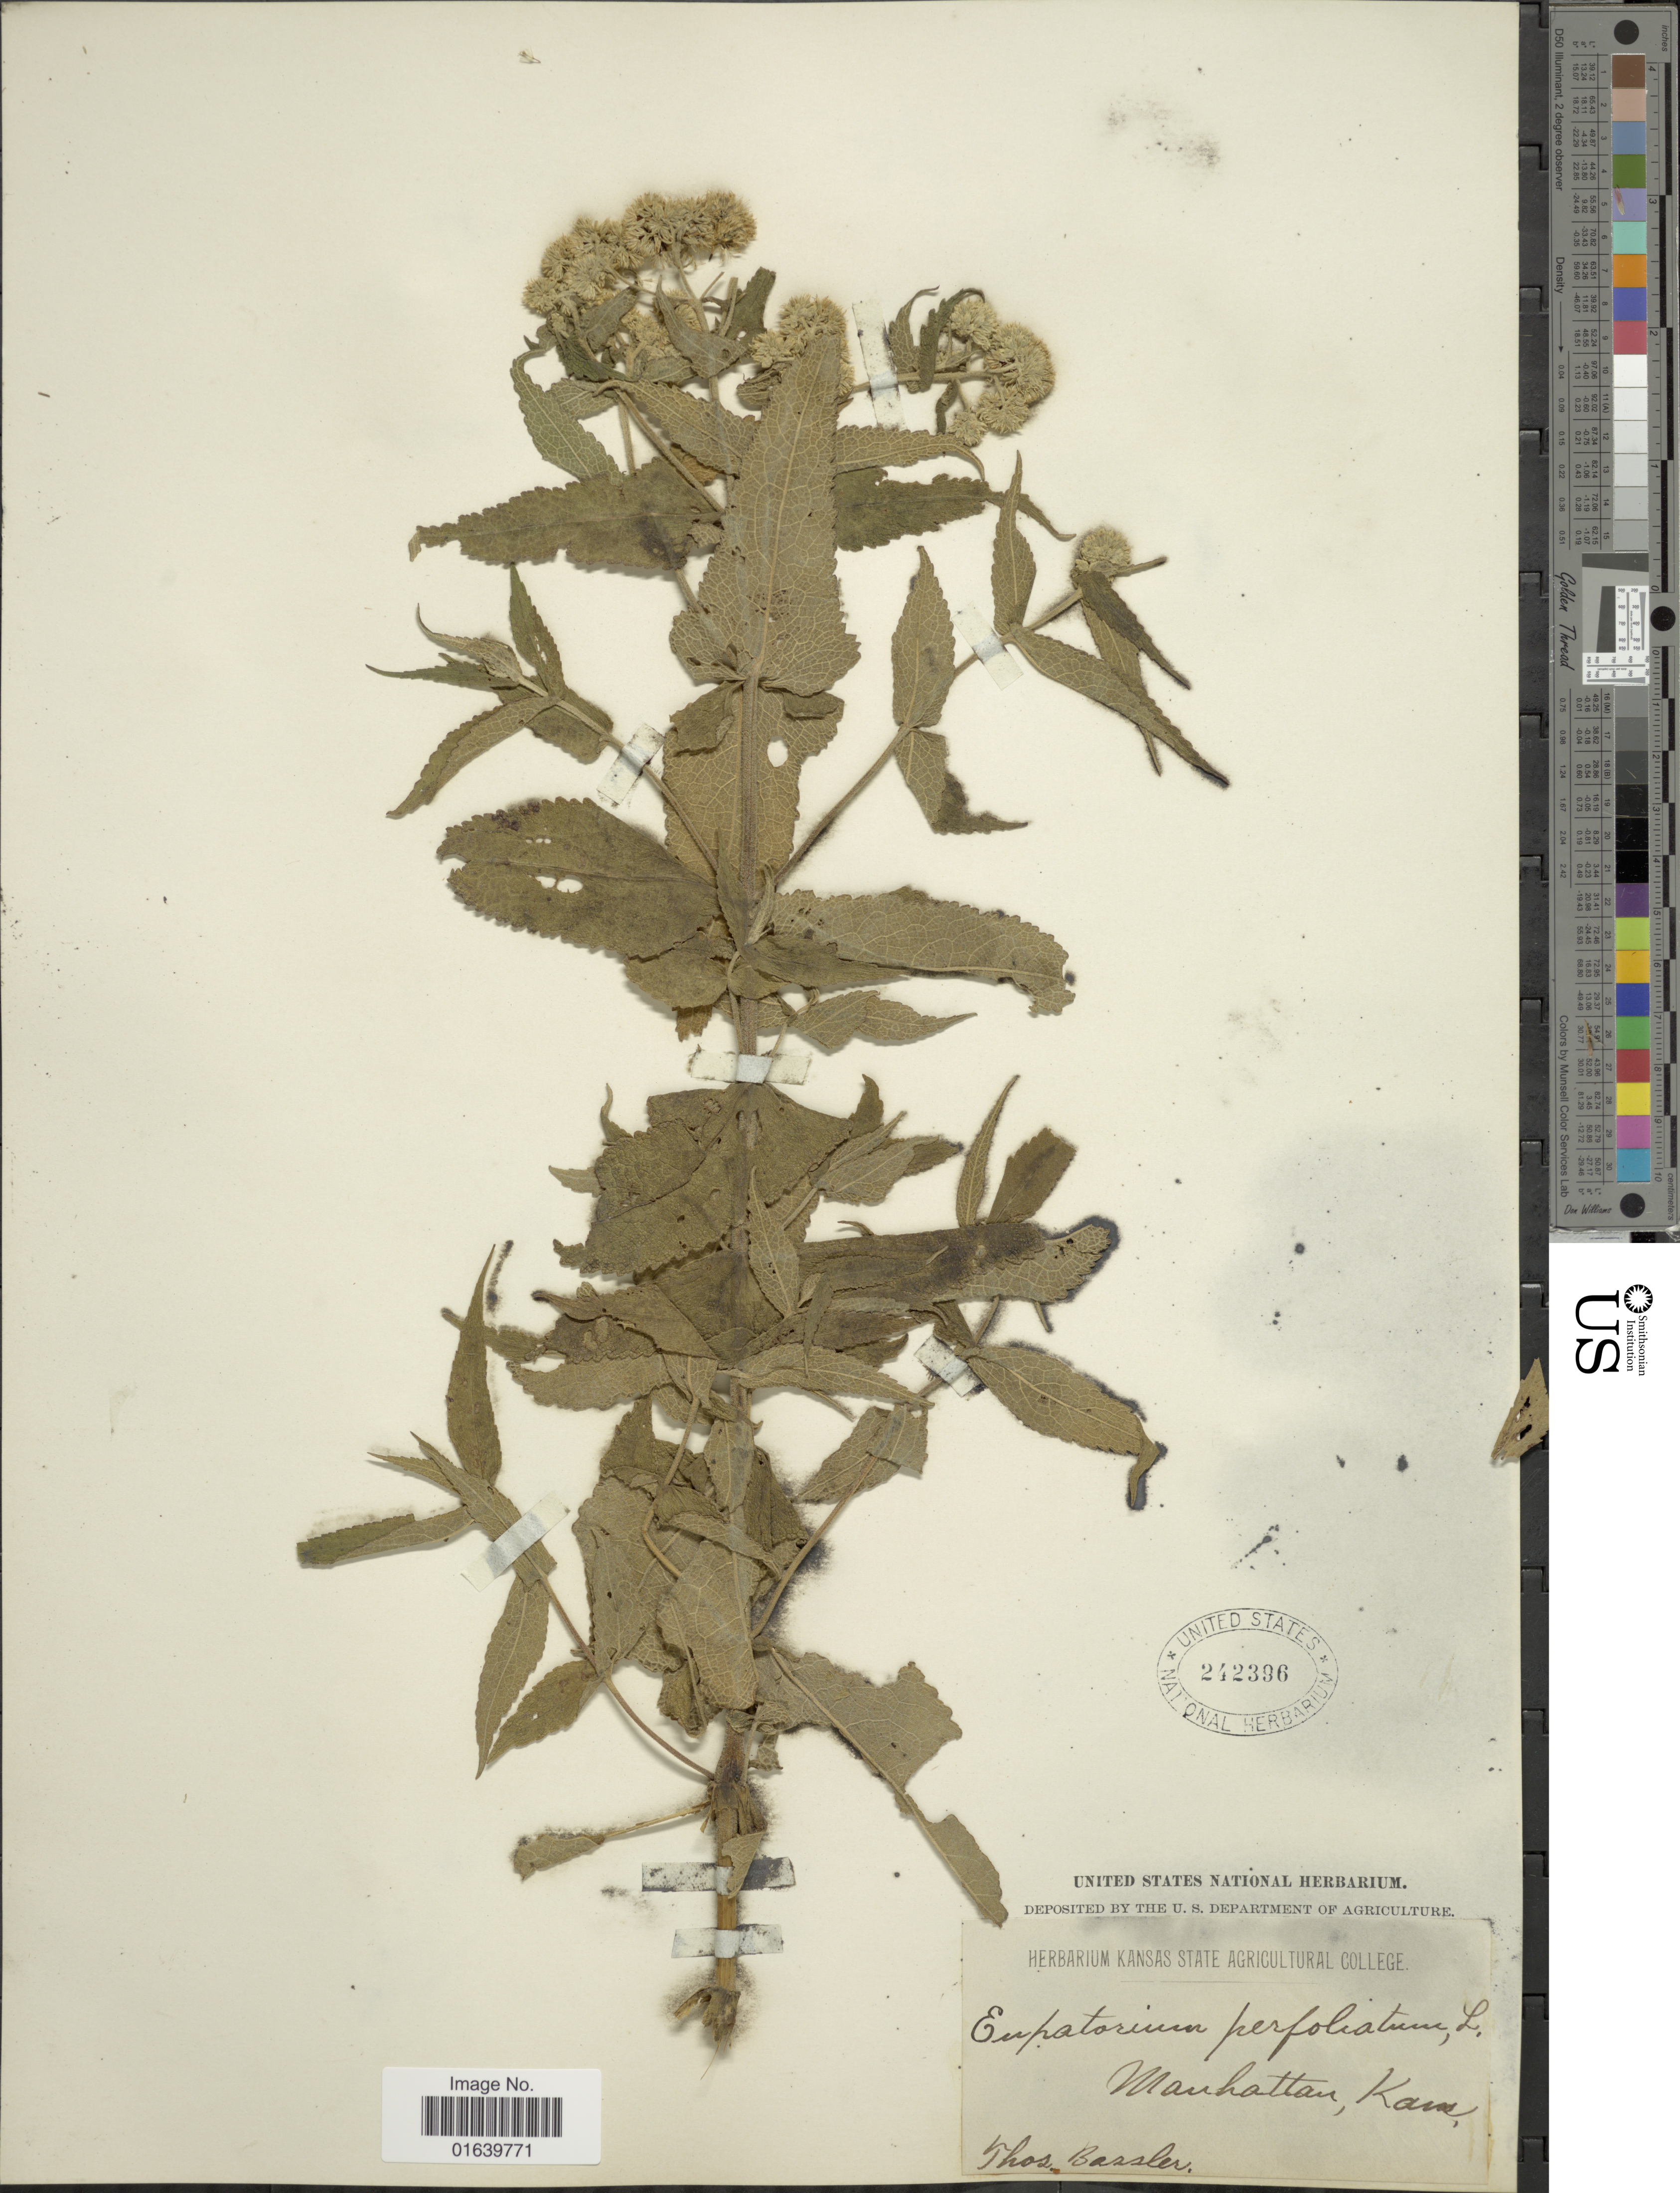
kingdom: Plantae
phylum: Tracheophyta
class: Magnoliopsida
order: Asterales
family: Asteraceae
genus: Eupatorium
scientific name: Eupatorium perfoliatum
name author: L.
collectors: T. Bassler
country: United States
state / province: Kansas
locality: Manhattan, Kans.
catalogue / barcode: US 242396